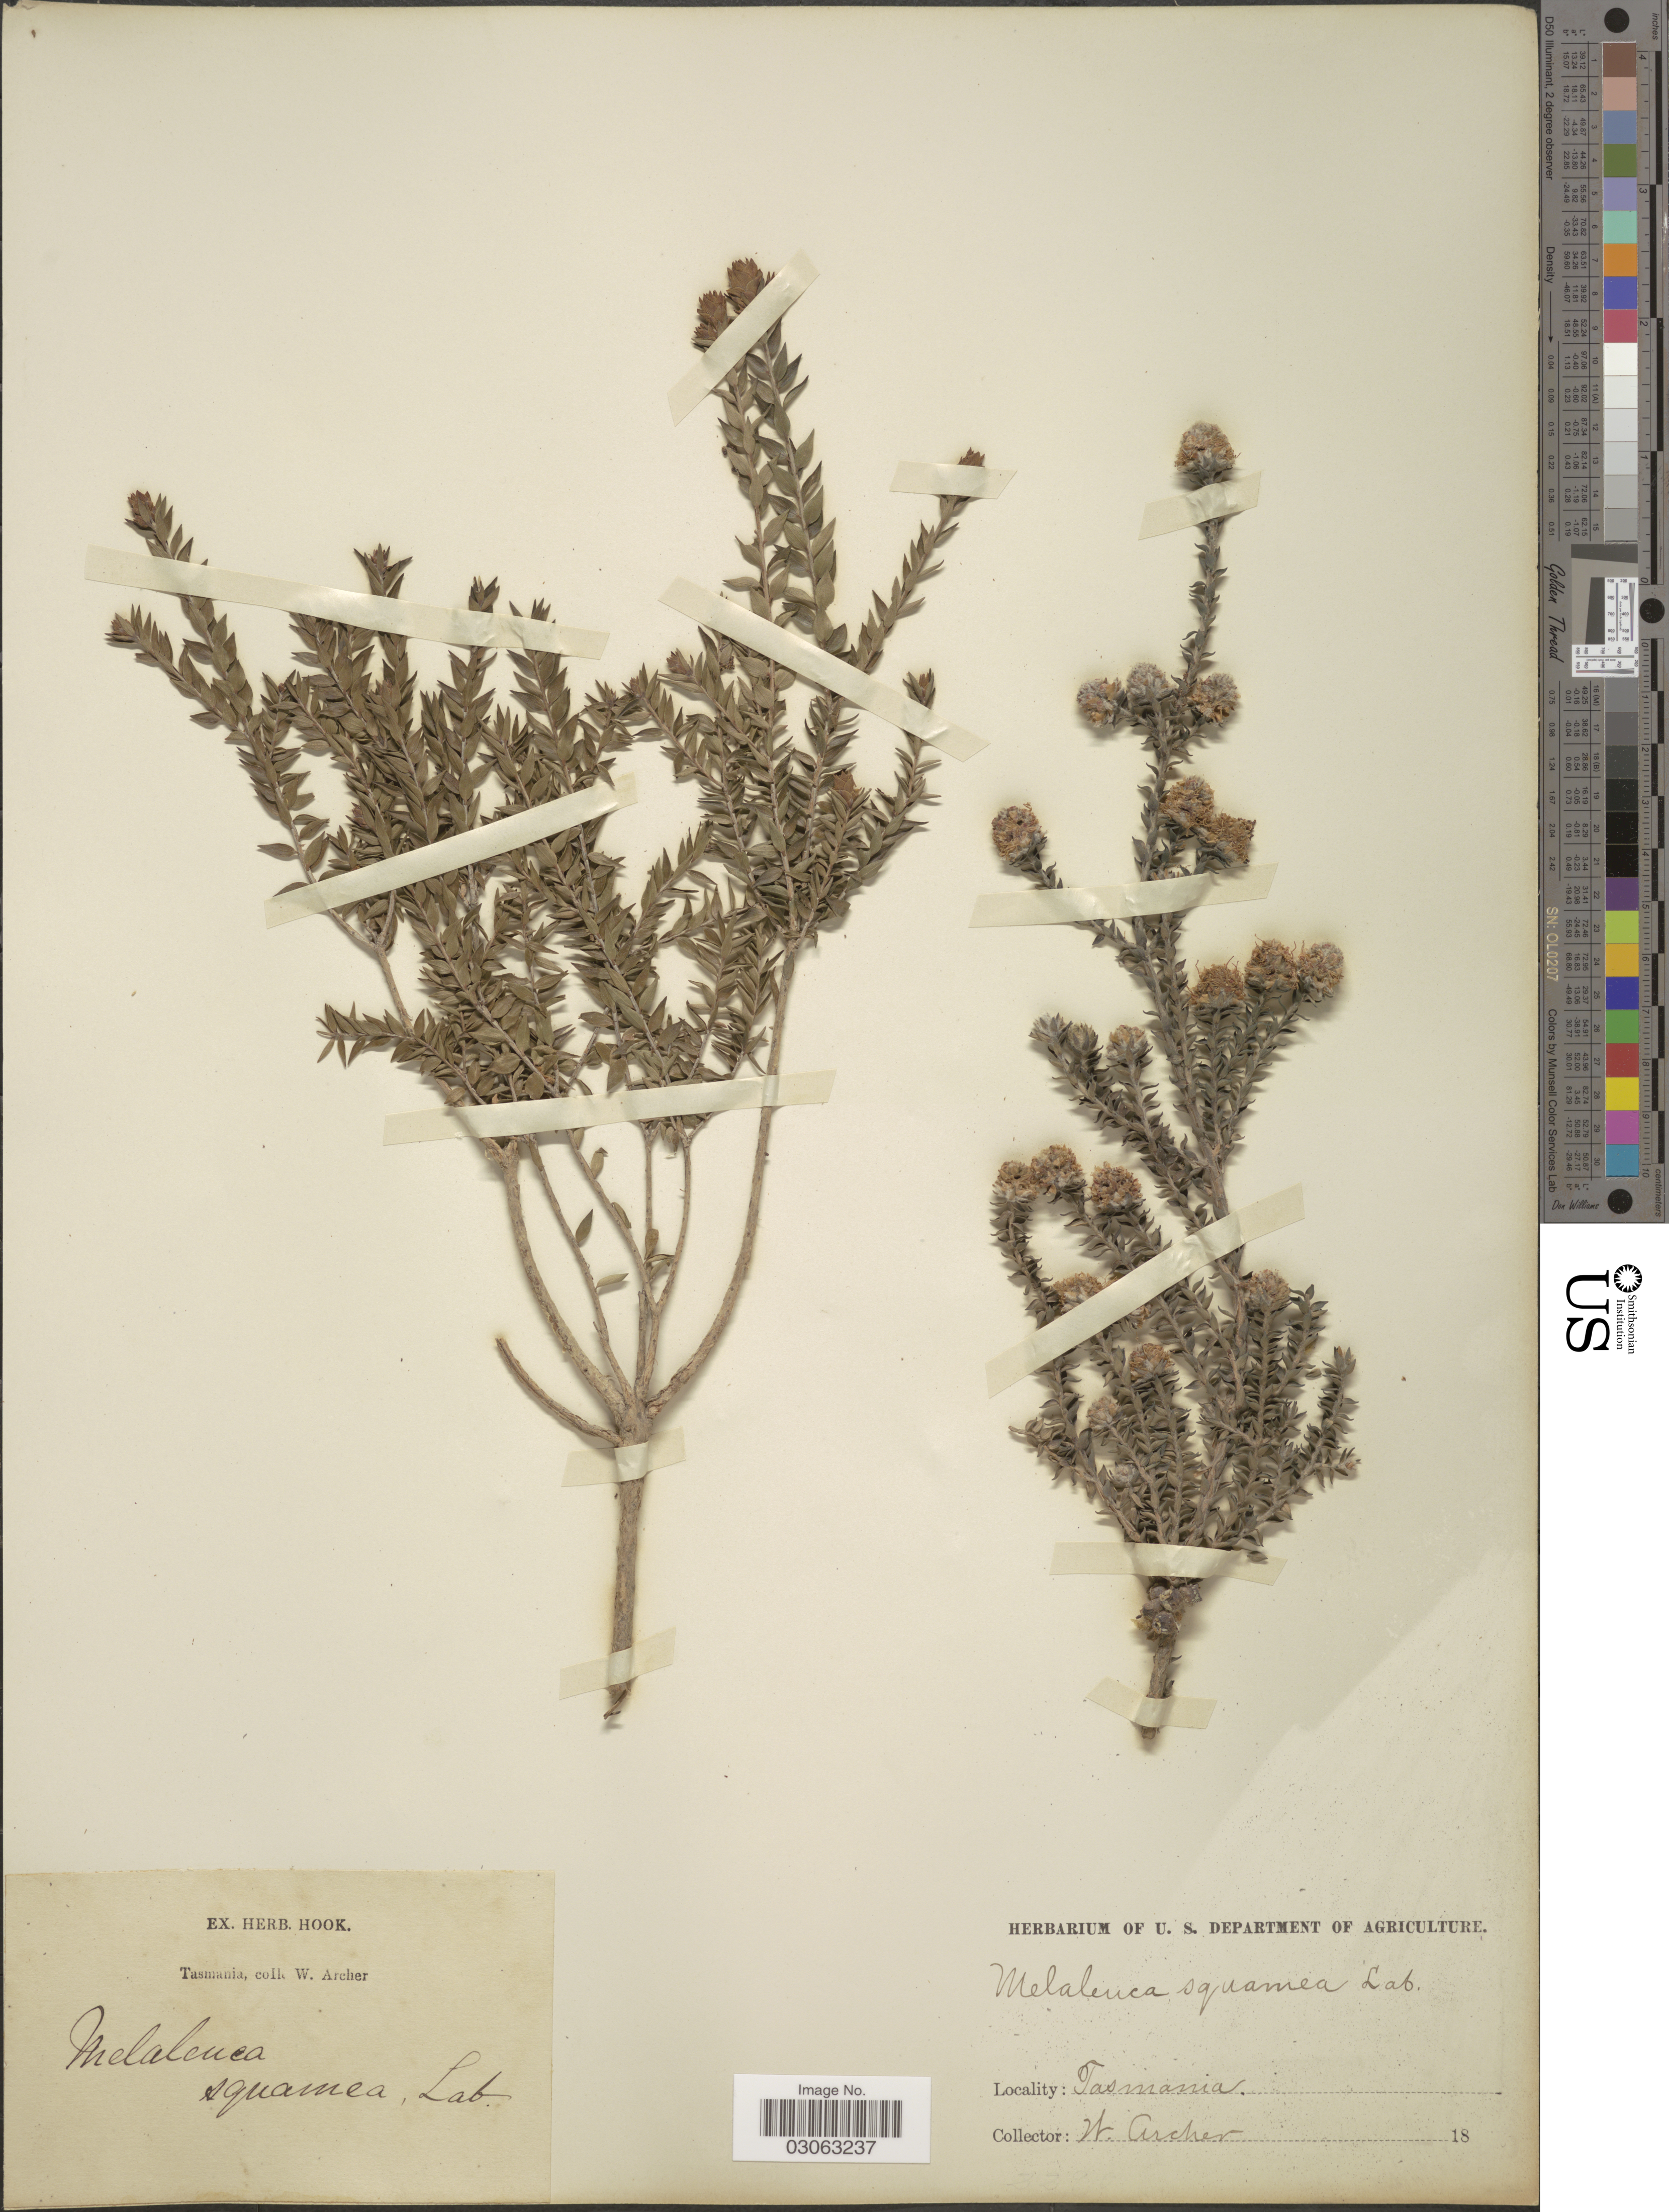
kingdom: Plantae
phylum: Tracheophyta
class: Magnoliopsida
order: Myrtales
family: Myrtaceae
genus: Melaleuca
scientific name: Melaleuca squamea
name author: Labill.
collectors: W. Archer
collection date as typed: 18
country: Australia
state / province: Tasmania